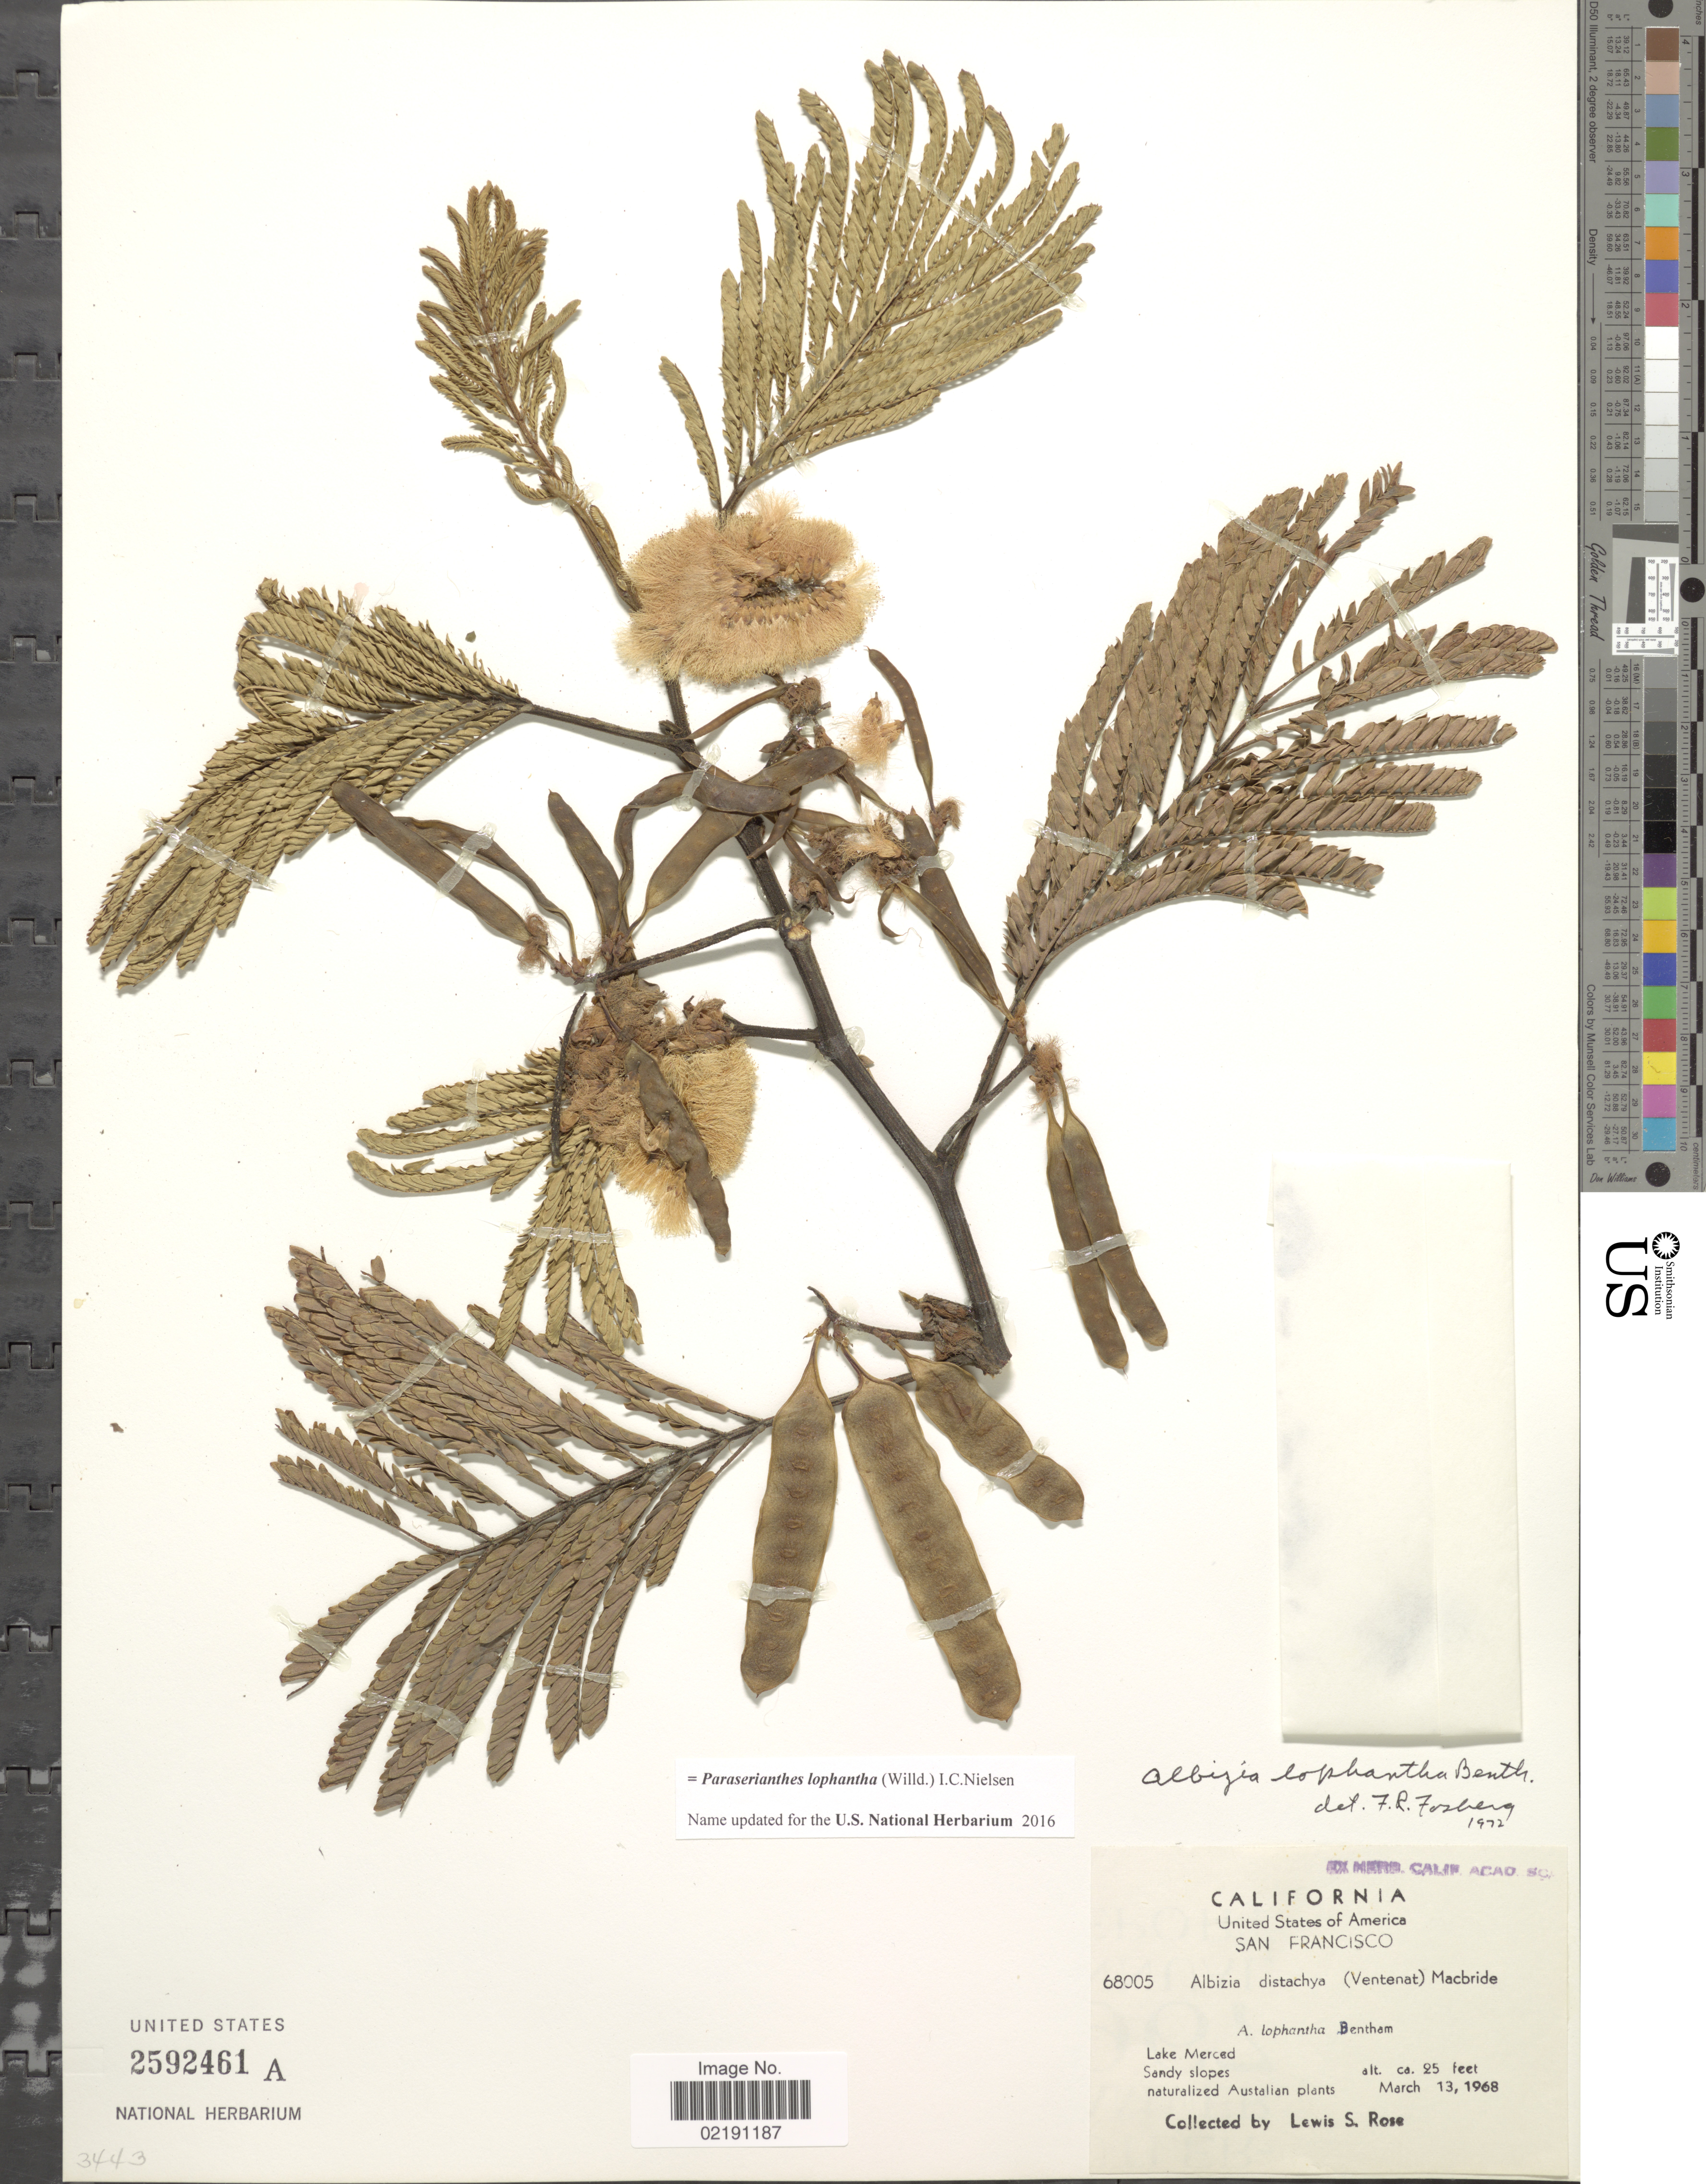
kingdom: Plantae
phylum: Tracheophyta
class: Magnoliopsida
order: Fabales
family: Fabaceae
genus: Paraserianthes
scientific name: Paraserianthes lophantha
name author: (Vent.) I.C. Nielsen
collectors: L. S. Rose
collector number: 68005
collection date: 1968-03-13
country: United States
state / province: California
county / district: San Francisco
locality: San Francisco. Lake Merced. Sandy slopes.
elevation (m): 8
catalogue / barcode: US 2592461A